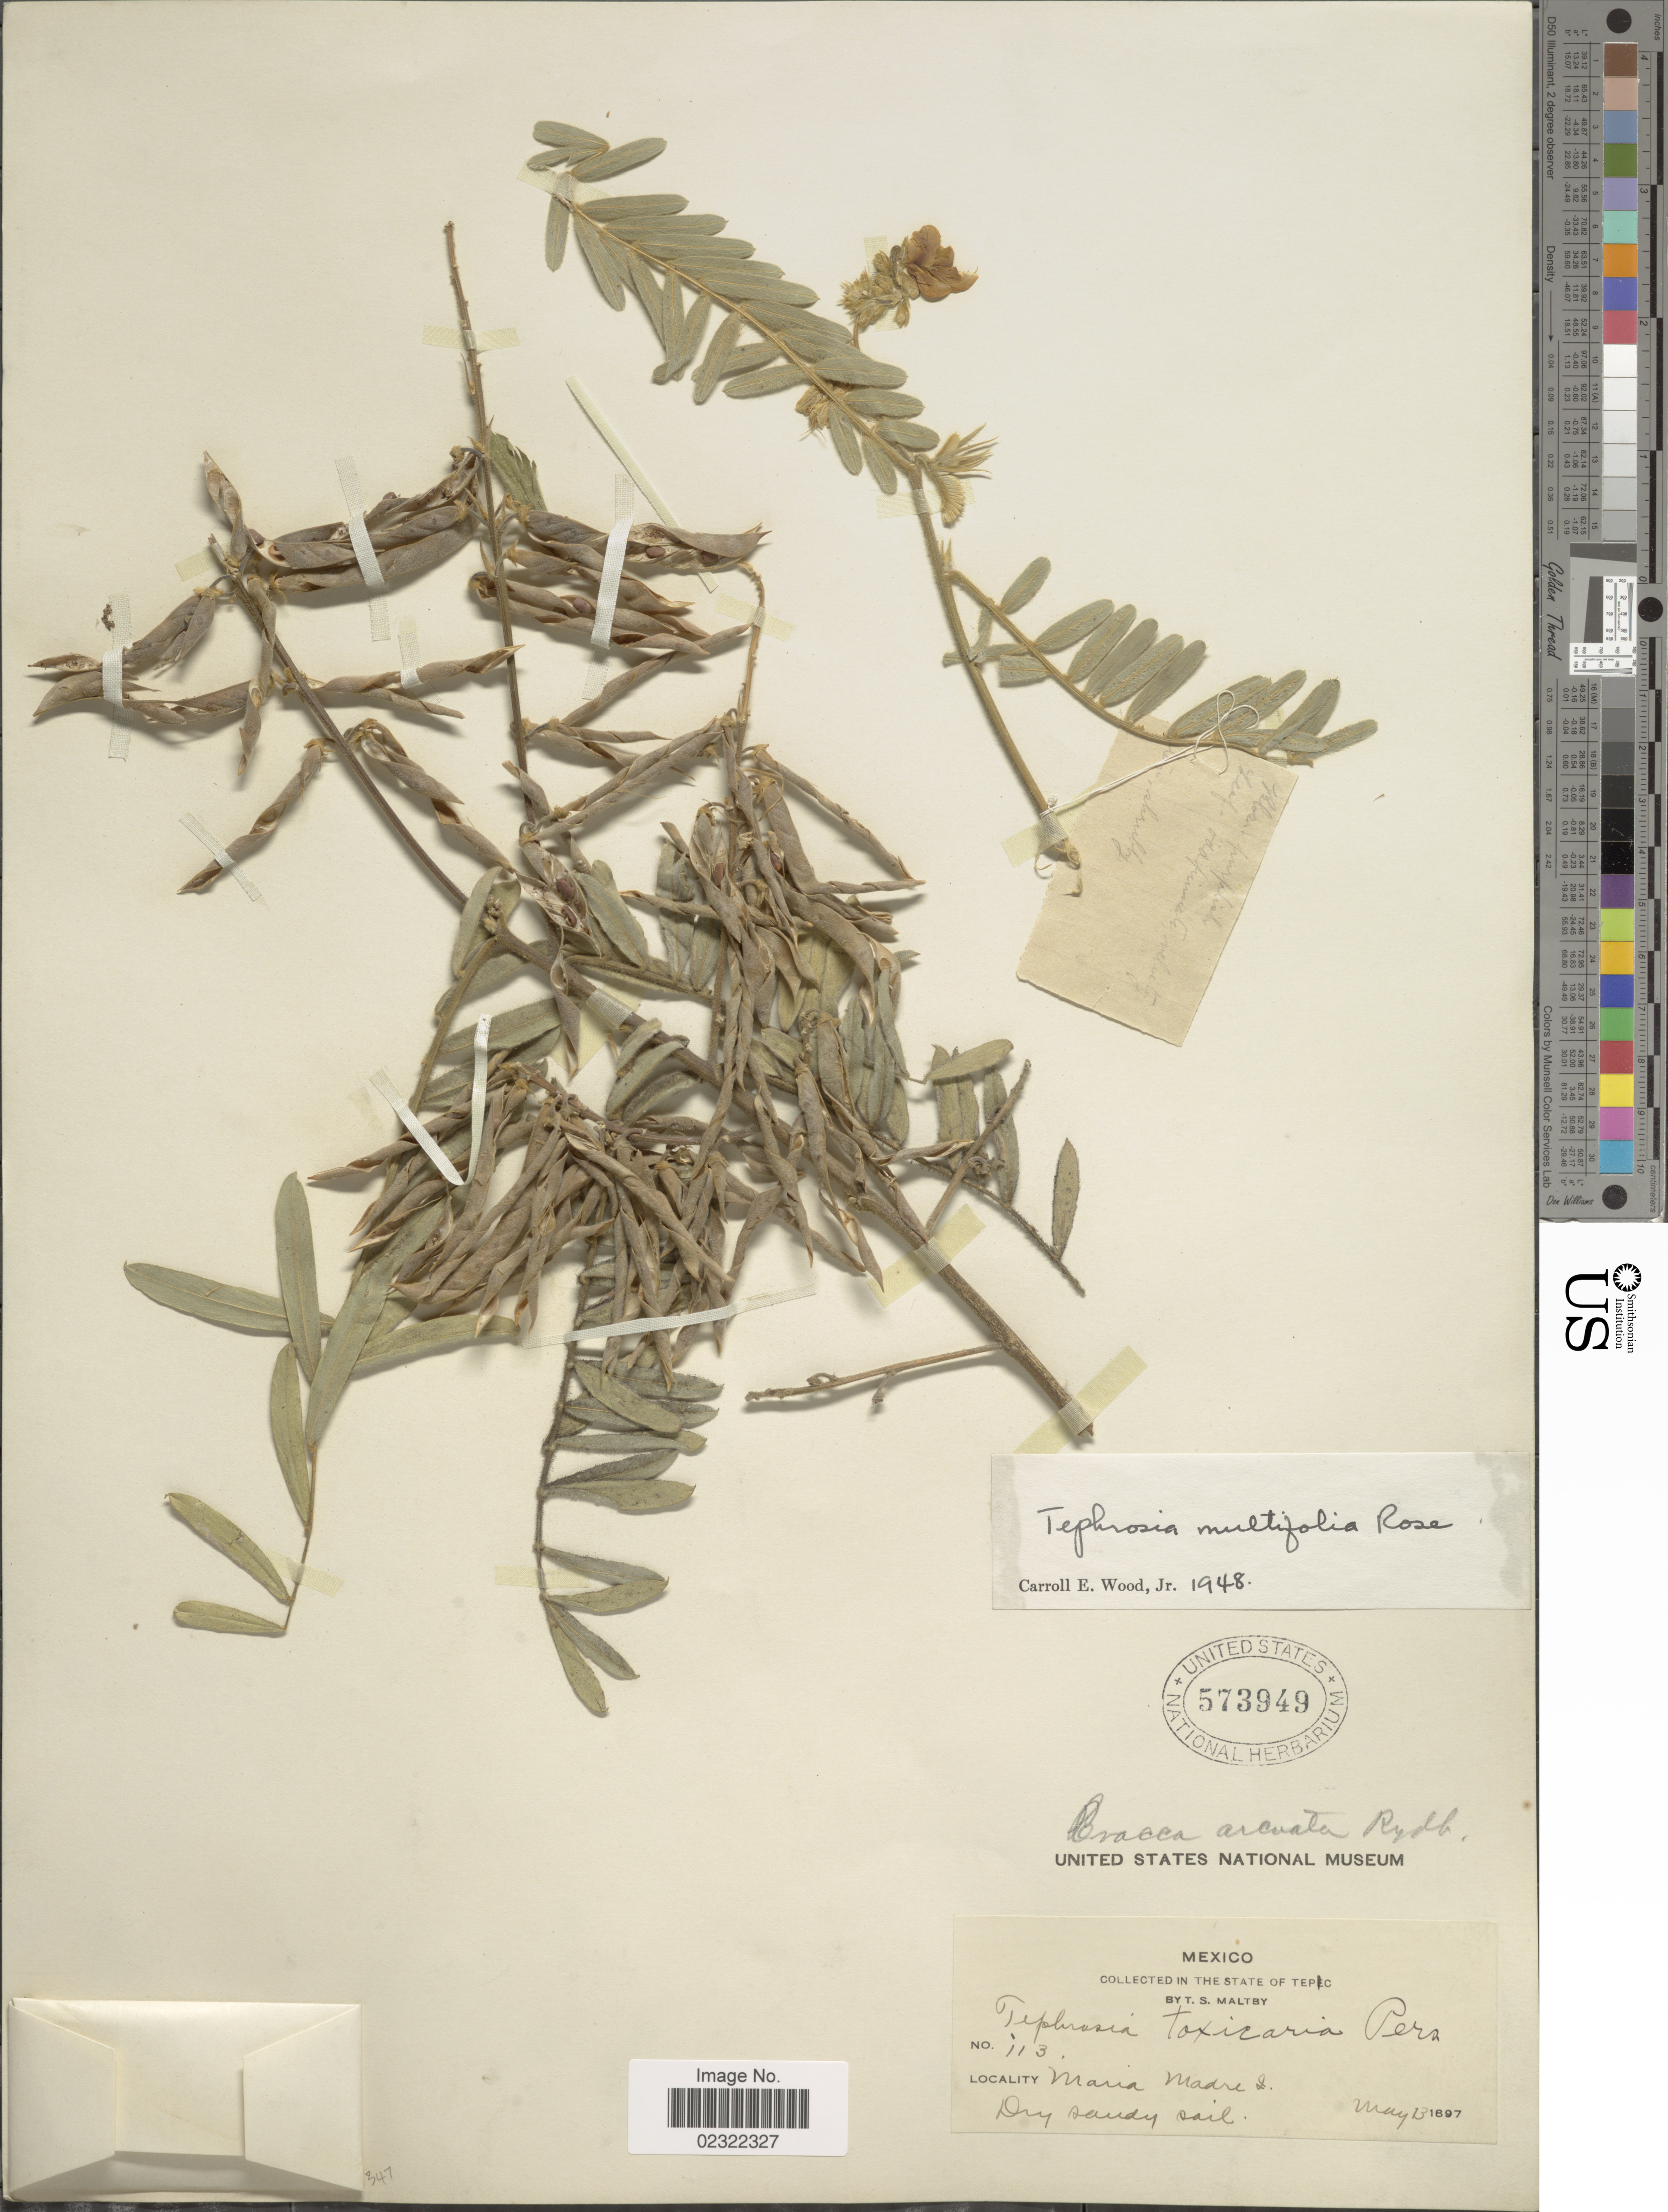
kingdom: Plantae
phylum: Tracheophyta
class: Magnoliopsida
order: Fabales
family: Fabaceae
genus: Tephrosia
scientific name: Tephrosia multifolia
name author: Rose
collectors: T. S. Maltby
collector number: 113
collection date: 1897-05-13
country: Mexico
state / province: Nayarit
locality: Maria Madre & Dry sandy soil. State of Tepic.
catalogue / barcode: US 573949